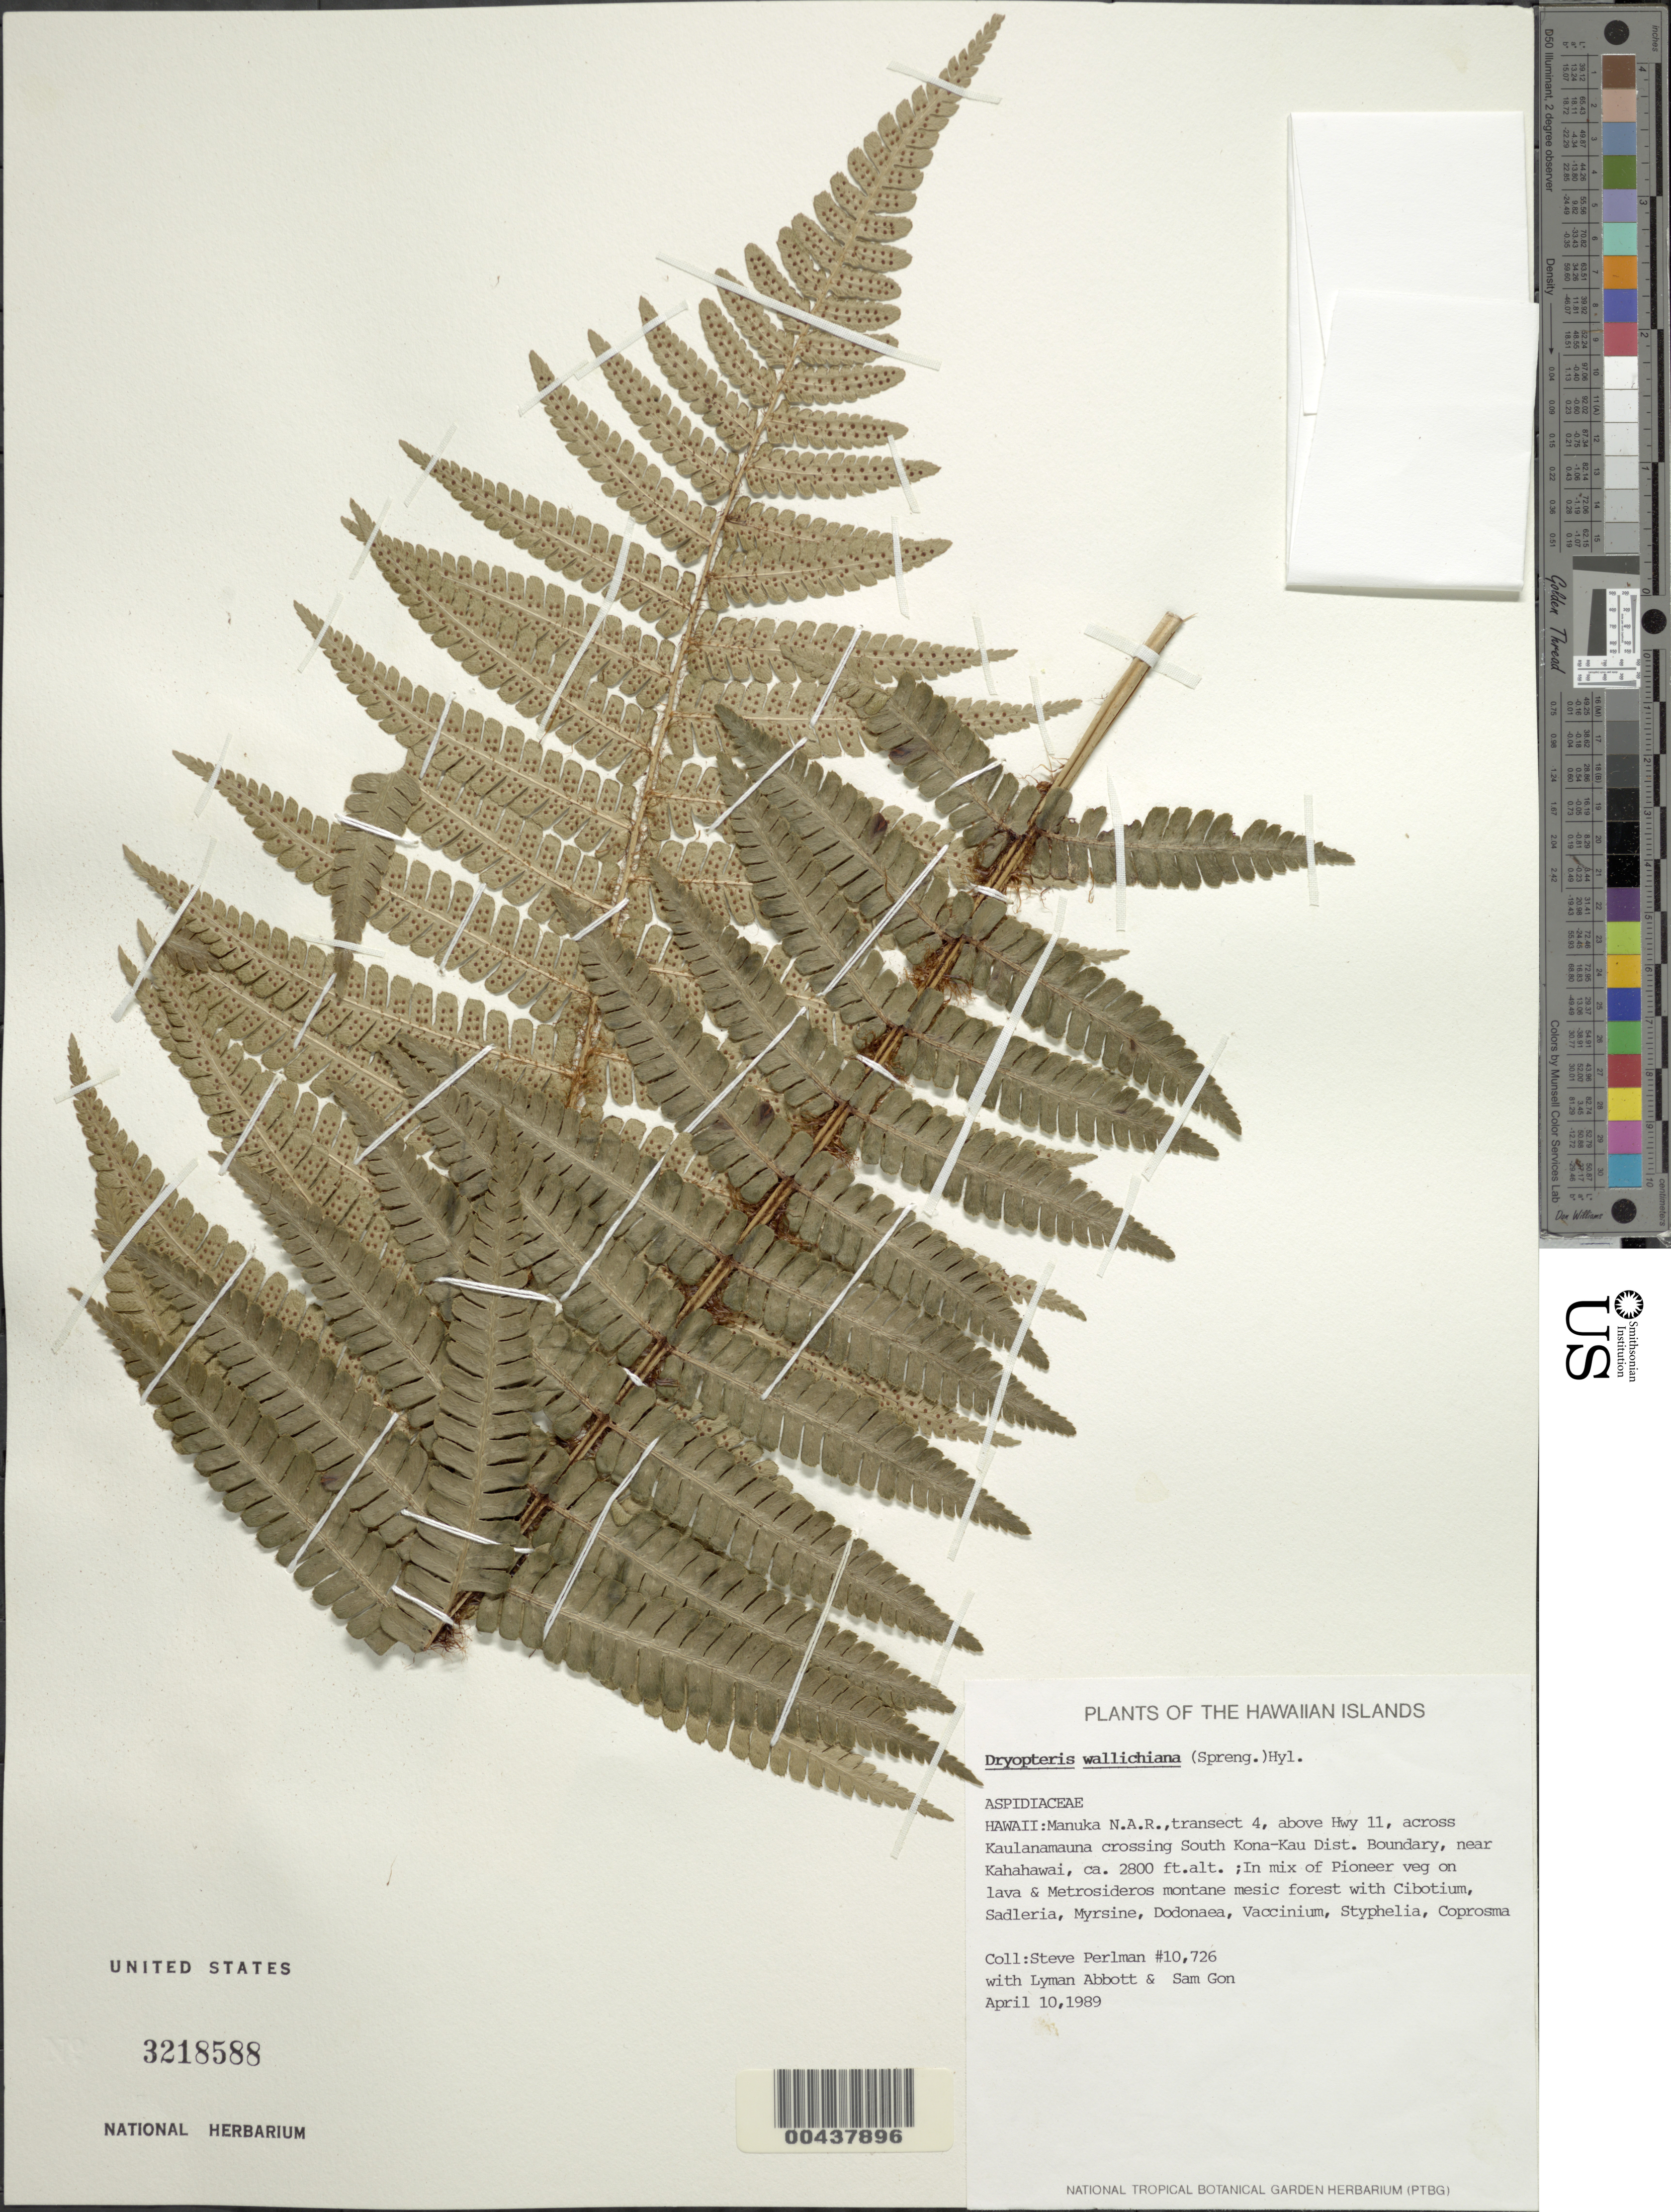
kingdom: Plantae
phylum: Tracheophyta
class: Polypodiopsida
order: Polypodiales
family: Dryopteridaceae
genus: Dryopteris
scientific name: Dryopteris wallichiana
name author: (Spreng.) Hyl.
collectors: S. P. Perlman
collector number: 10726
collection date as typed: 10 Apr 1989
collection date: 1989-04-10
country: United States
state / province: Hawaii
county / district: Hawaii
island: Hawaii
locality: Manuka N.A.R., transect 4, above Hwy 11, across Kaulanamauna crossing South Kona-Kau Dist. Boundary, near Kahahawai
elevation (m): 853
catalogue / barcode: US 3218588